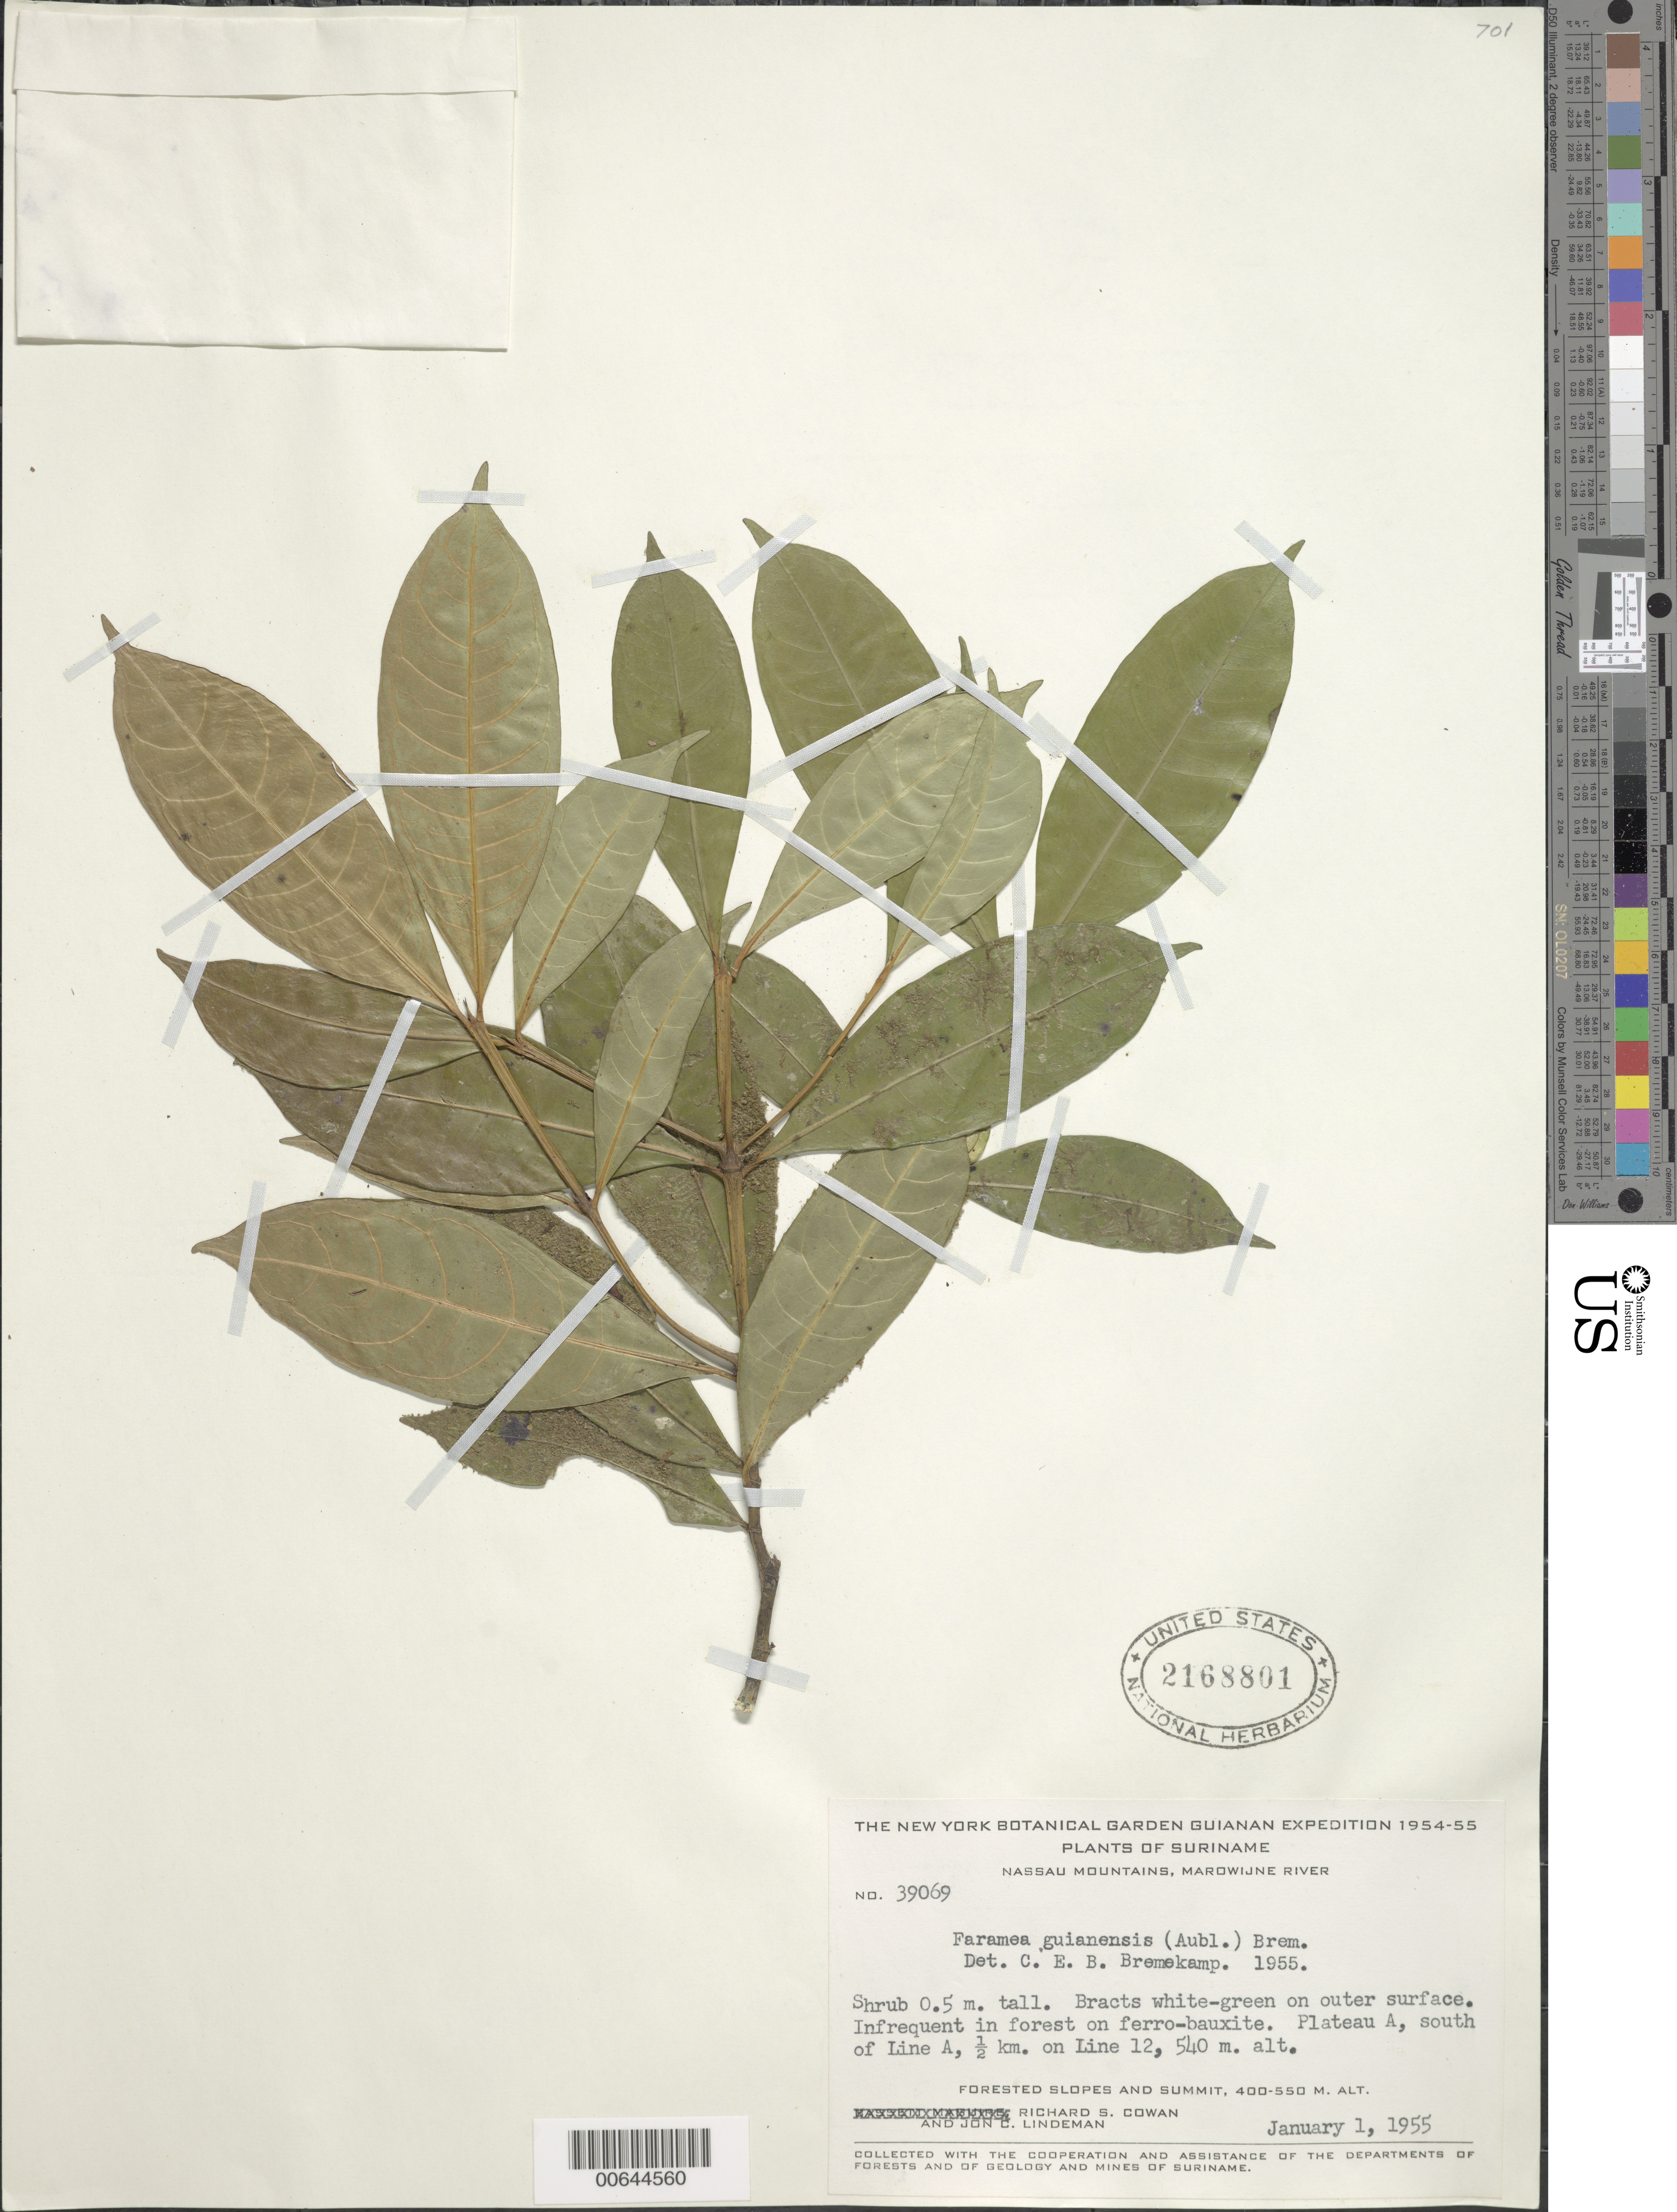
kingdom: Plantae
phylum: Tracheophyta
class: Magnoliopsida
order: Gentianales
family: Rubiaceae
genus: Faramea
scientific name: Faramea guianensis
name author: (Aubl.) Bremek.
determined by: Bremekamp, C. E. B.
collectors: R. S. Cowan & J. C. Lindeman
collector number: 39069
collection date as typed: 1-Jan-55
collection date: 1955-01-01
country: Suriname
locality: Nassau Mts, Marowijne River Plateau A, 0.5 km south along line 12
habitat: Marshy area in ferro-bauxite forest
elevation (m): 540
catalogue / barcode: US 2168801